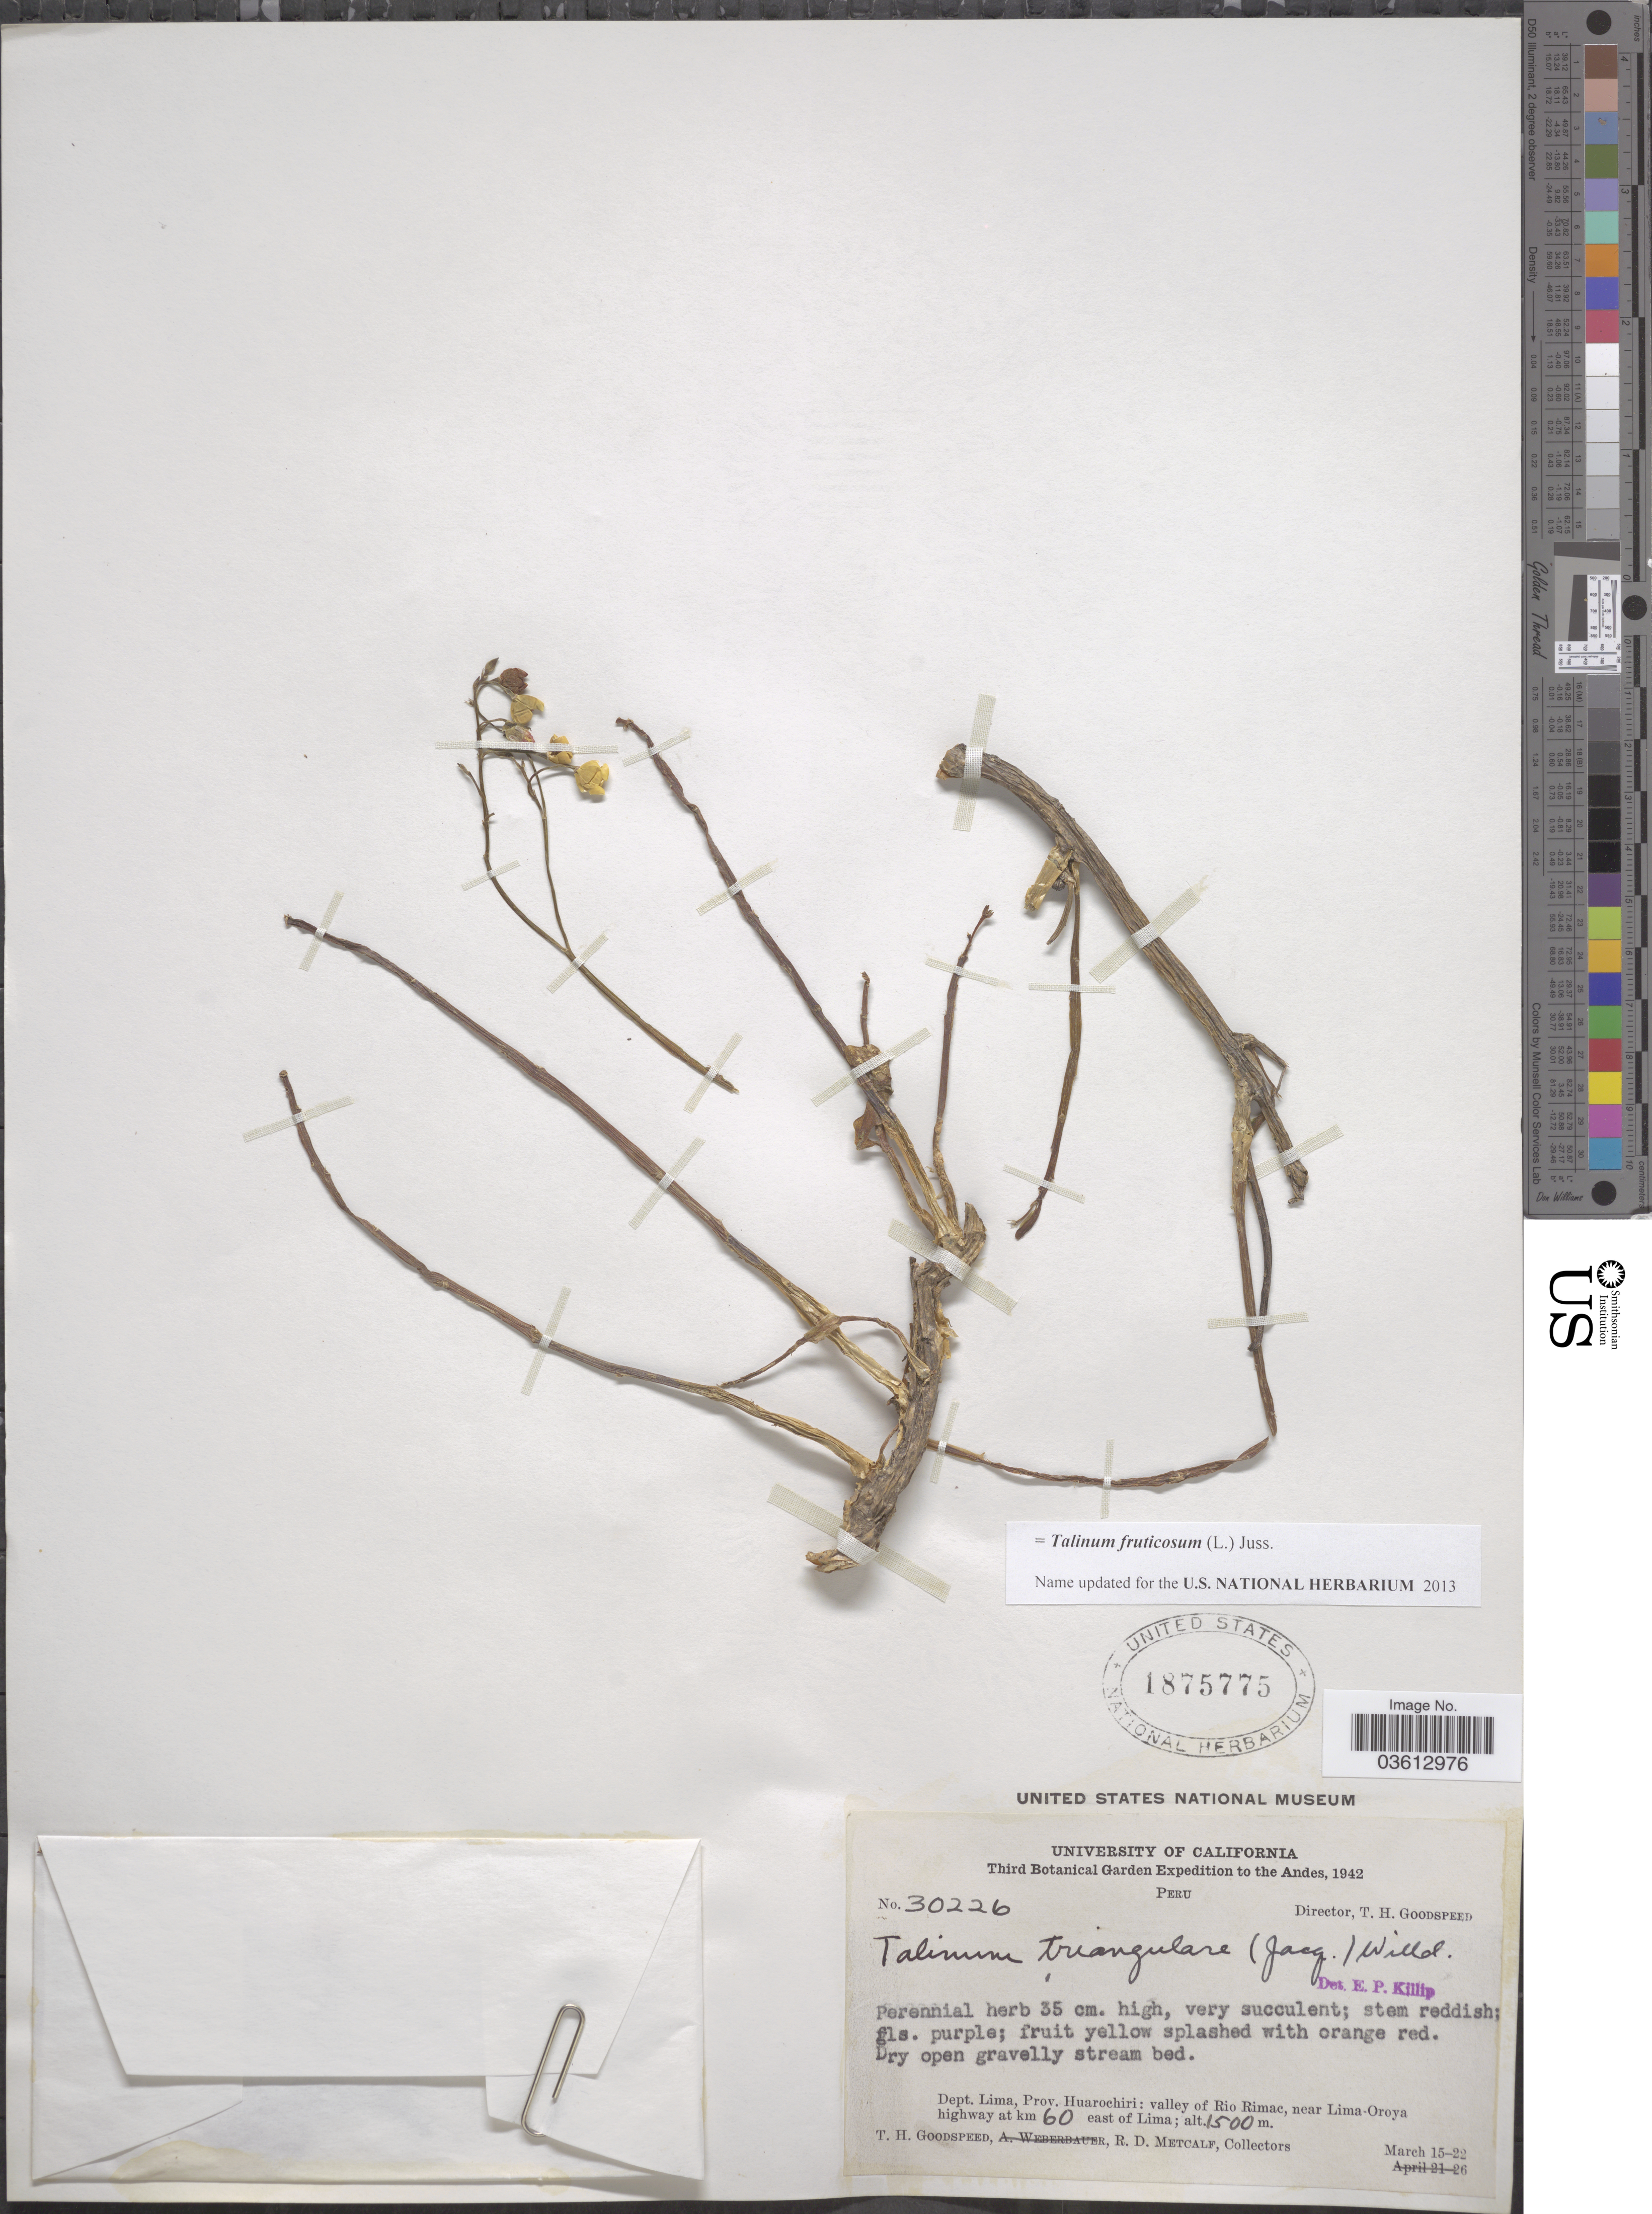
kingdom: Plantae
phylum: Tracheophyta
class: Magnoliopsida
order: Caryophyllales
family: Talinaceae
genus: Talinum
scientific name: Talinum fruticosum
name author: (L.) Juss.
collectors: T. Goodspeed & R. D. Metcalf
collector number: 30226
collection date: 1942-03-15/1942-03-26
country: Peru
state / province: Lima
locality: Andes. Dept. Lima, Prov. Huarochiri: valley of Rio Rimac, near Lima-Oroya highway at km 60 east of Lima.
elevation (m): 1500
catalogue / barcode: US 1875775